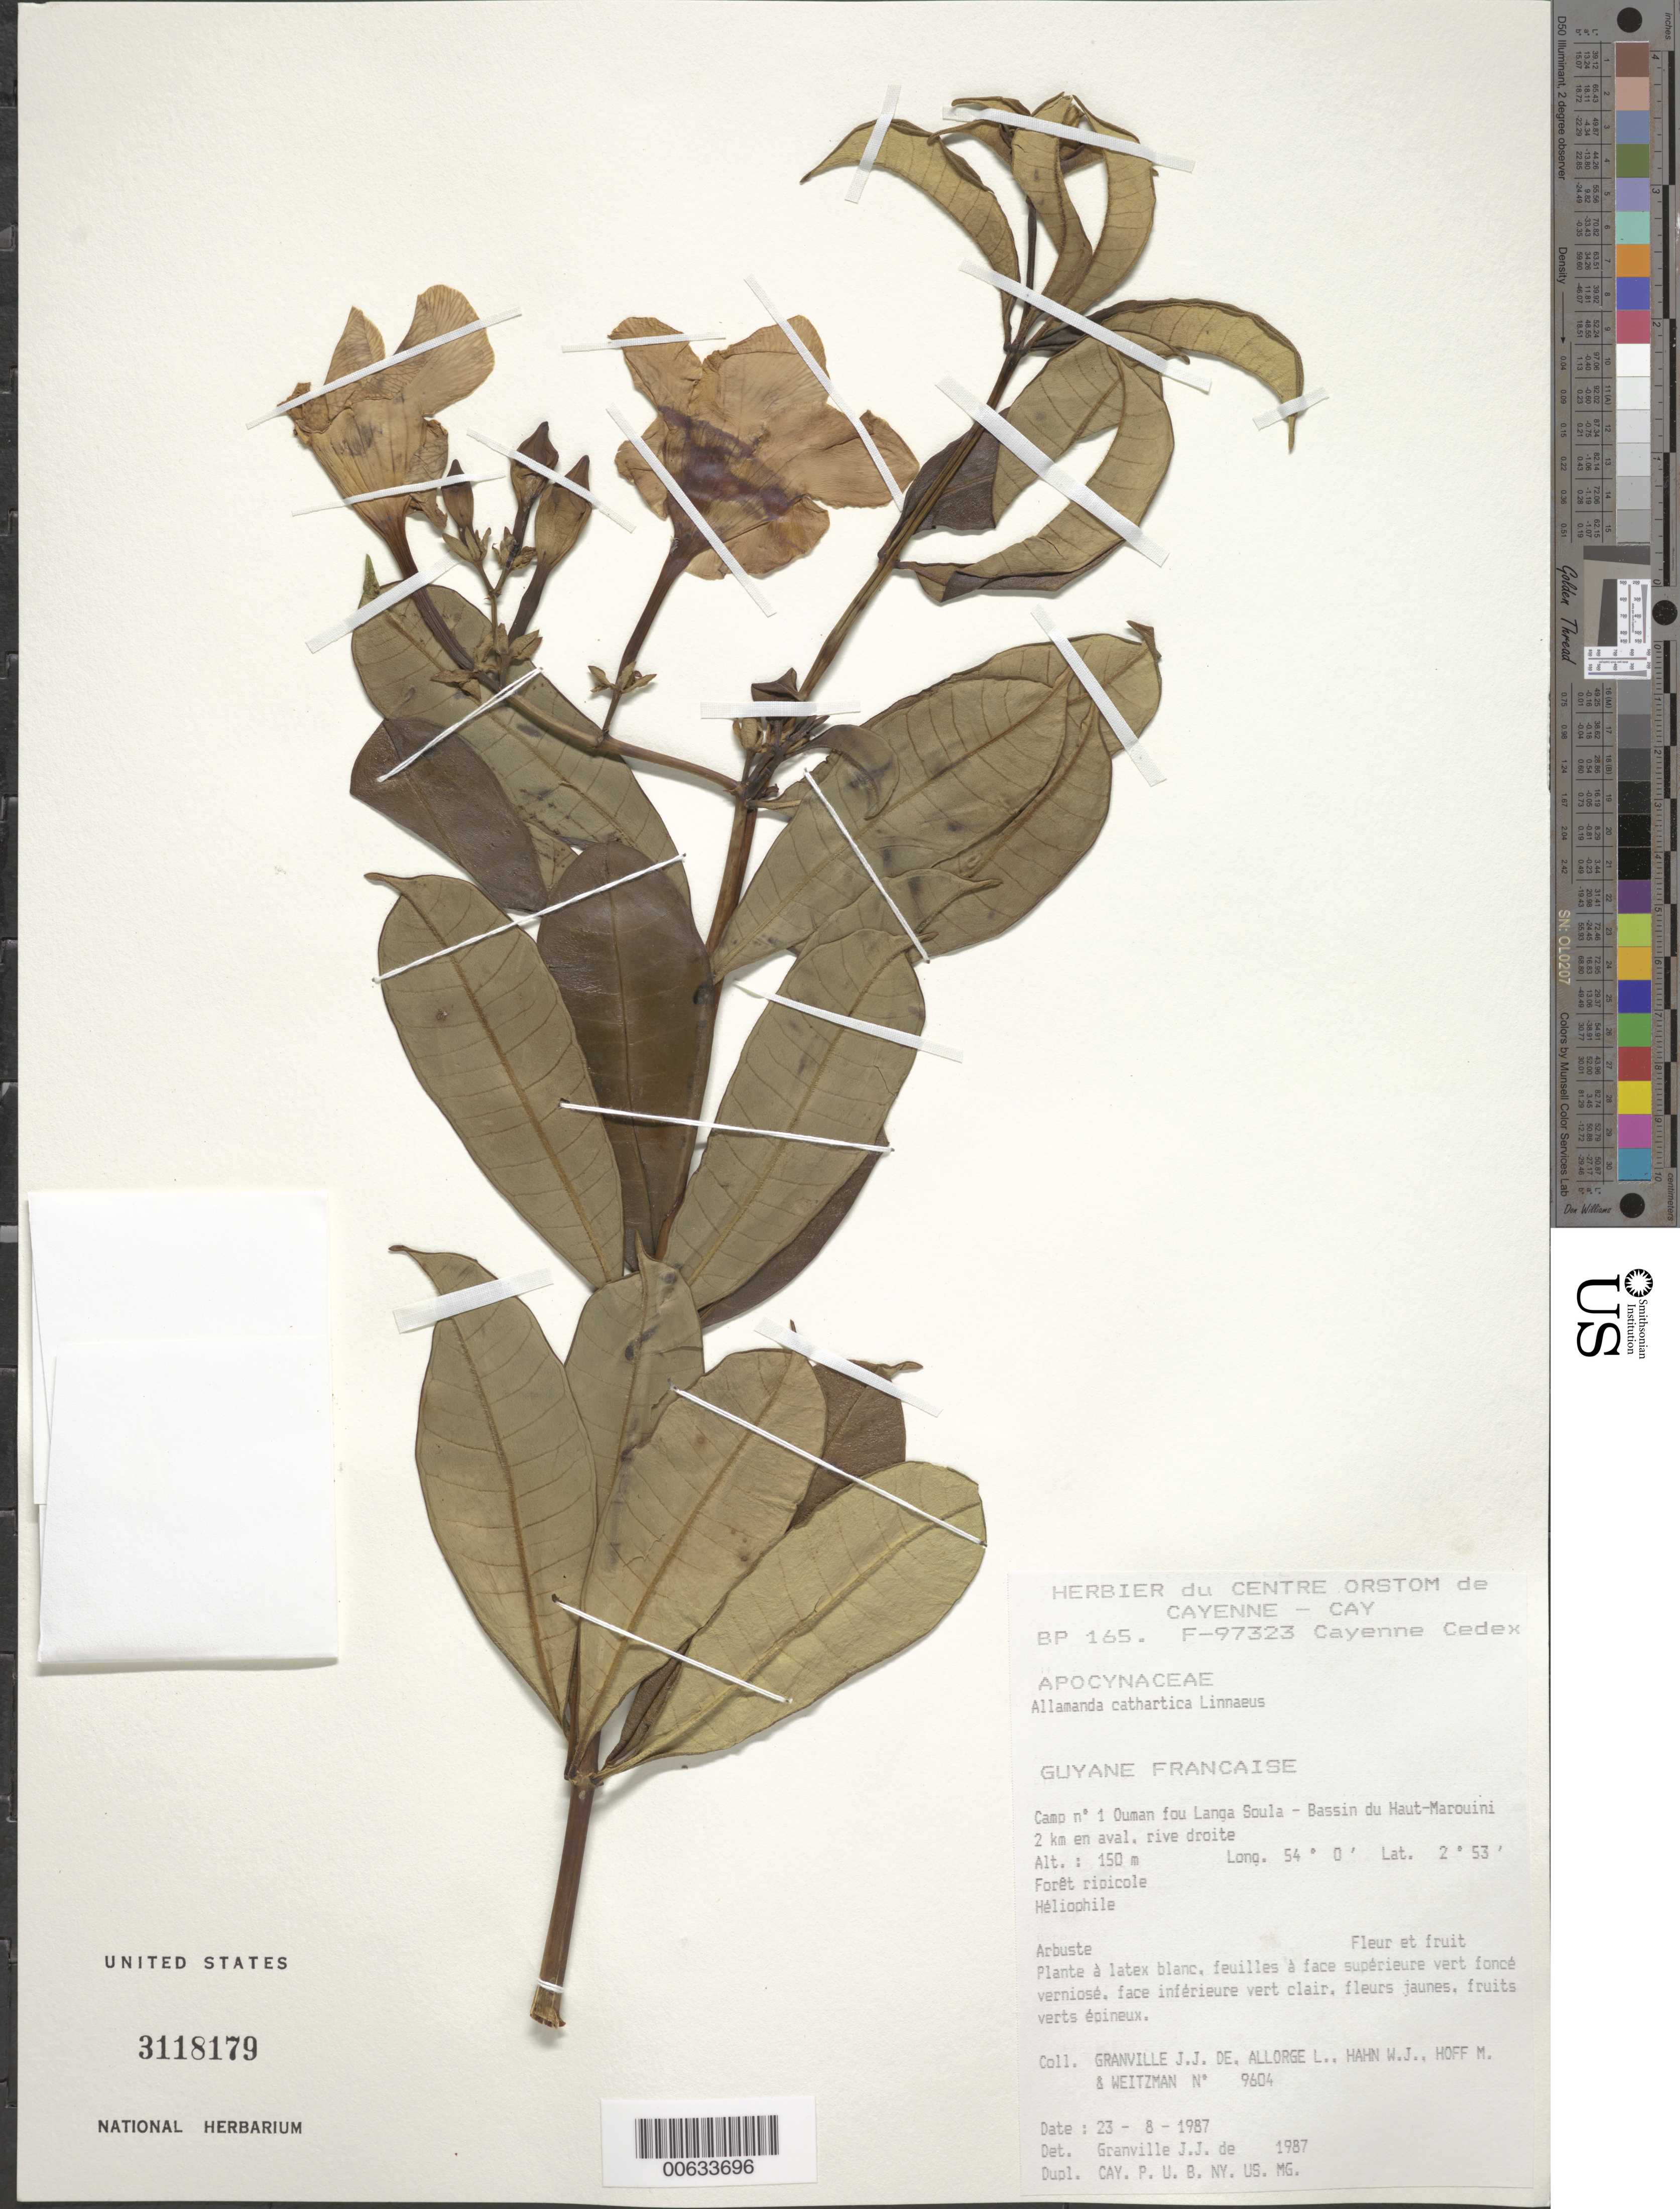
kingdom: Plantae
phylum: Tracheophyta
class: Magnoliopsida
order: Gentianales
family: Apocynaceae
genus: Allamanda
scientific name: Allamanda cathartica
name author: L.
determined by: Granville, J. J. de, (CAY), Institut de Recherche pour le Developpement (IRD) (FRENCH GUIANA)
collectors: J.-J. de Granville, L. Allorge, W. J. Hahn, M. Hoff & A. L. Weitzman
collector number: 9604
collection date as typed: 23-Aug-87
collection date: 1987-08-23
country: French Guiana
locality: Ouman fou Langa Soula, Camp #1, Bassin du Haut-Marouini, 2 km en aval, rive gauche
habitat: Forêt ripicole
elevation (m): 150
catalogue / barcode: US 3118179